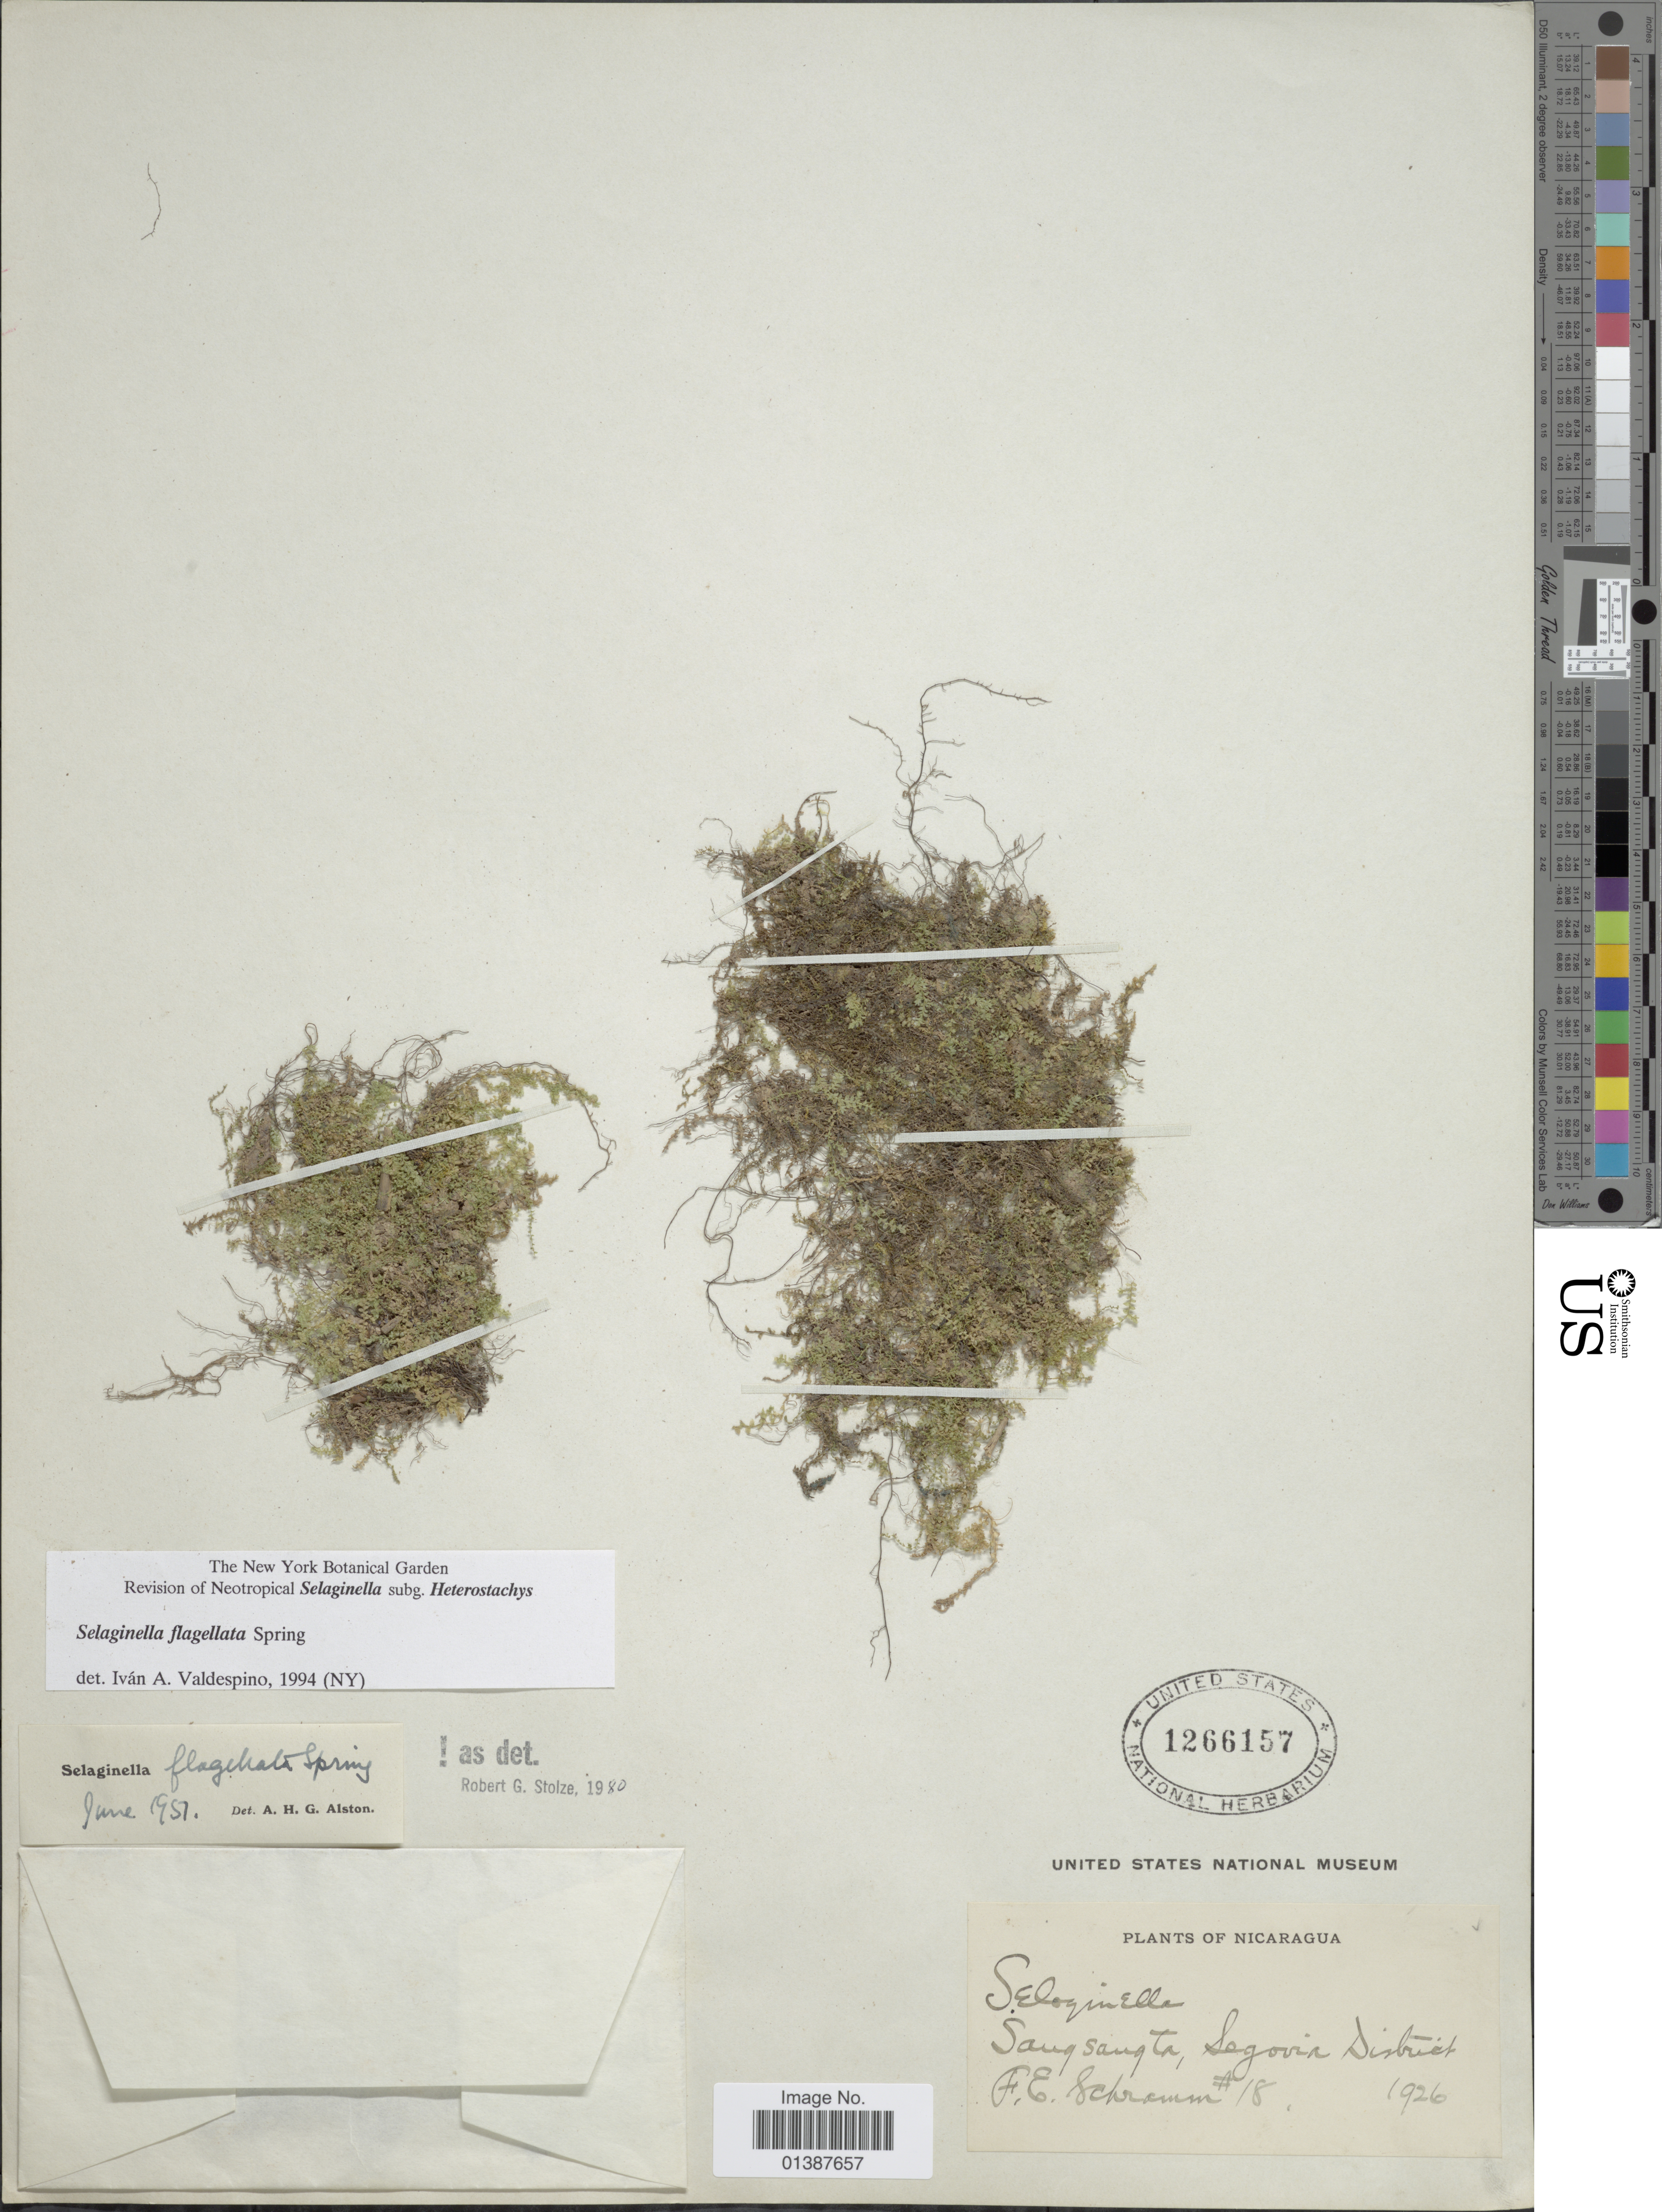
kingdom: Plantae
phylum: Tracheophyta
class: Lycopodiopsida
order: Selaginellales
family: Selaginellaceae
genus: Selaginella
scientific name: Selaginella flagellata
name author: Spring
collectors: F. E. Schramm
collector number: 18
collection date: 1926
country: Nicaragua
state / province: Nueva Segovia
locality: Sangsangta, Segovia District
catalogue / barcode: US 1266157